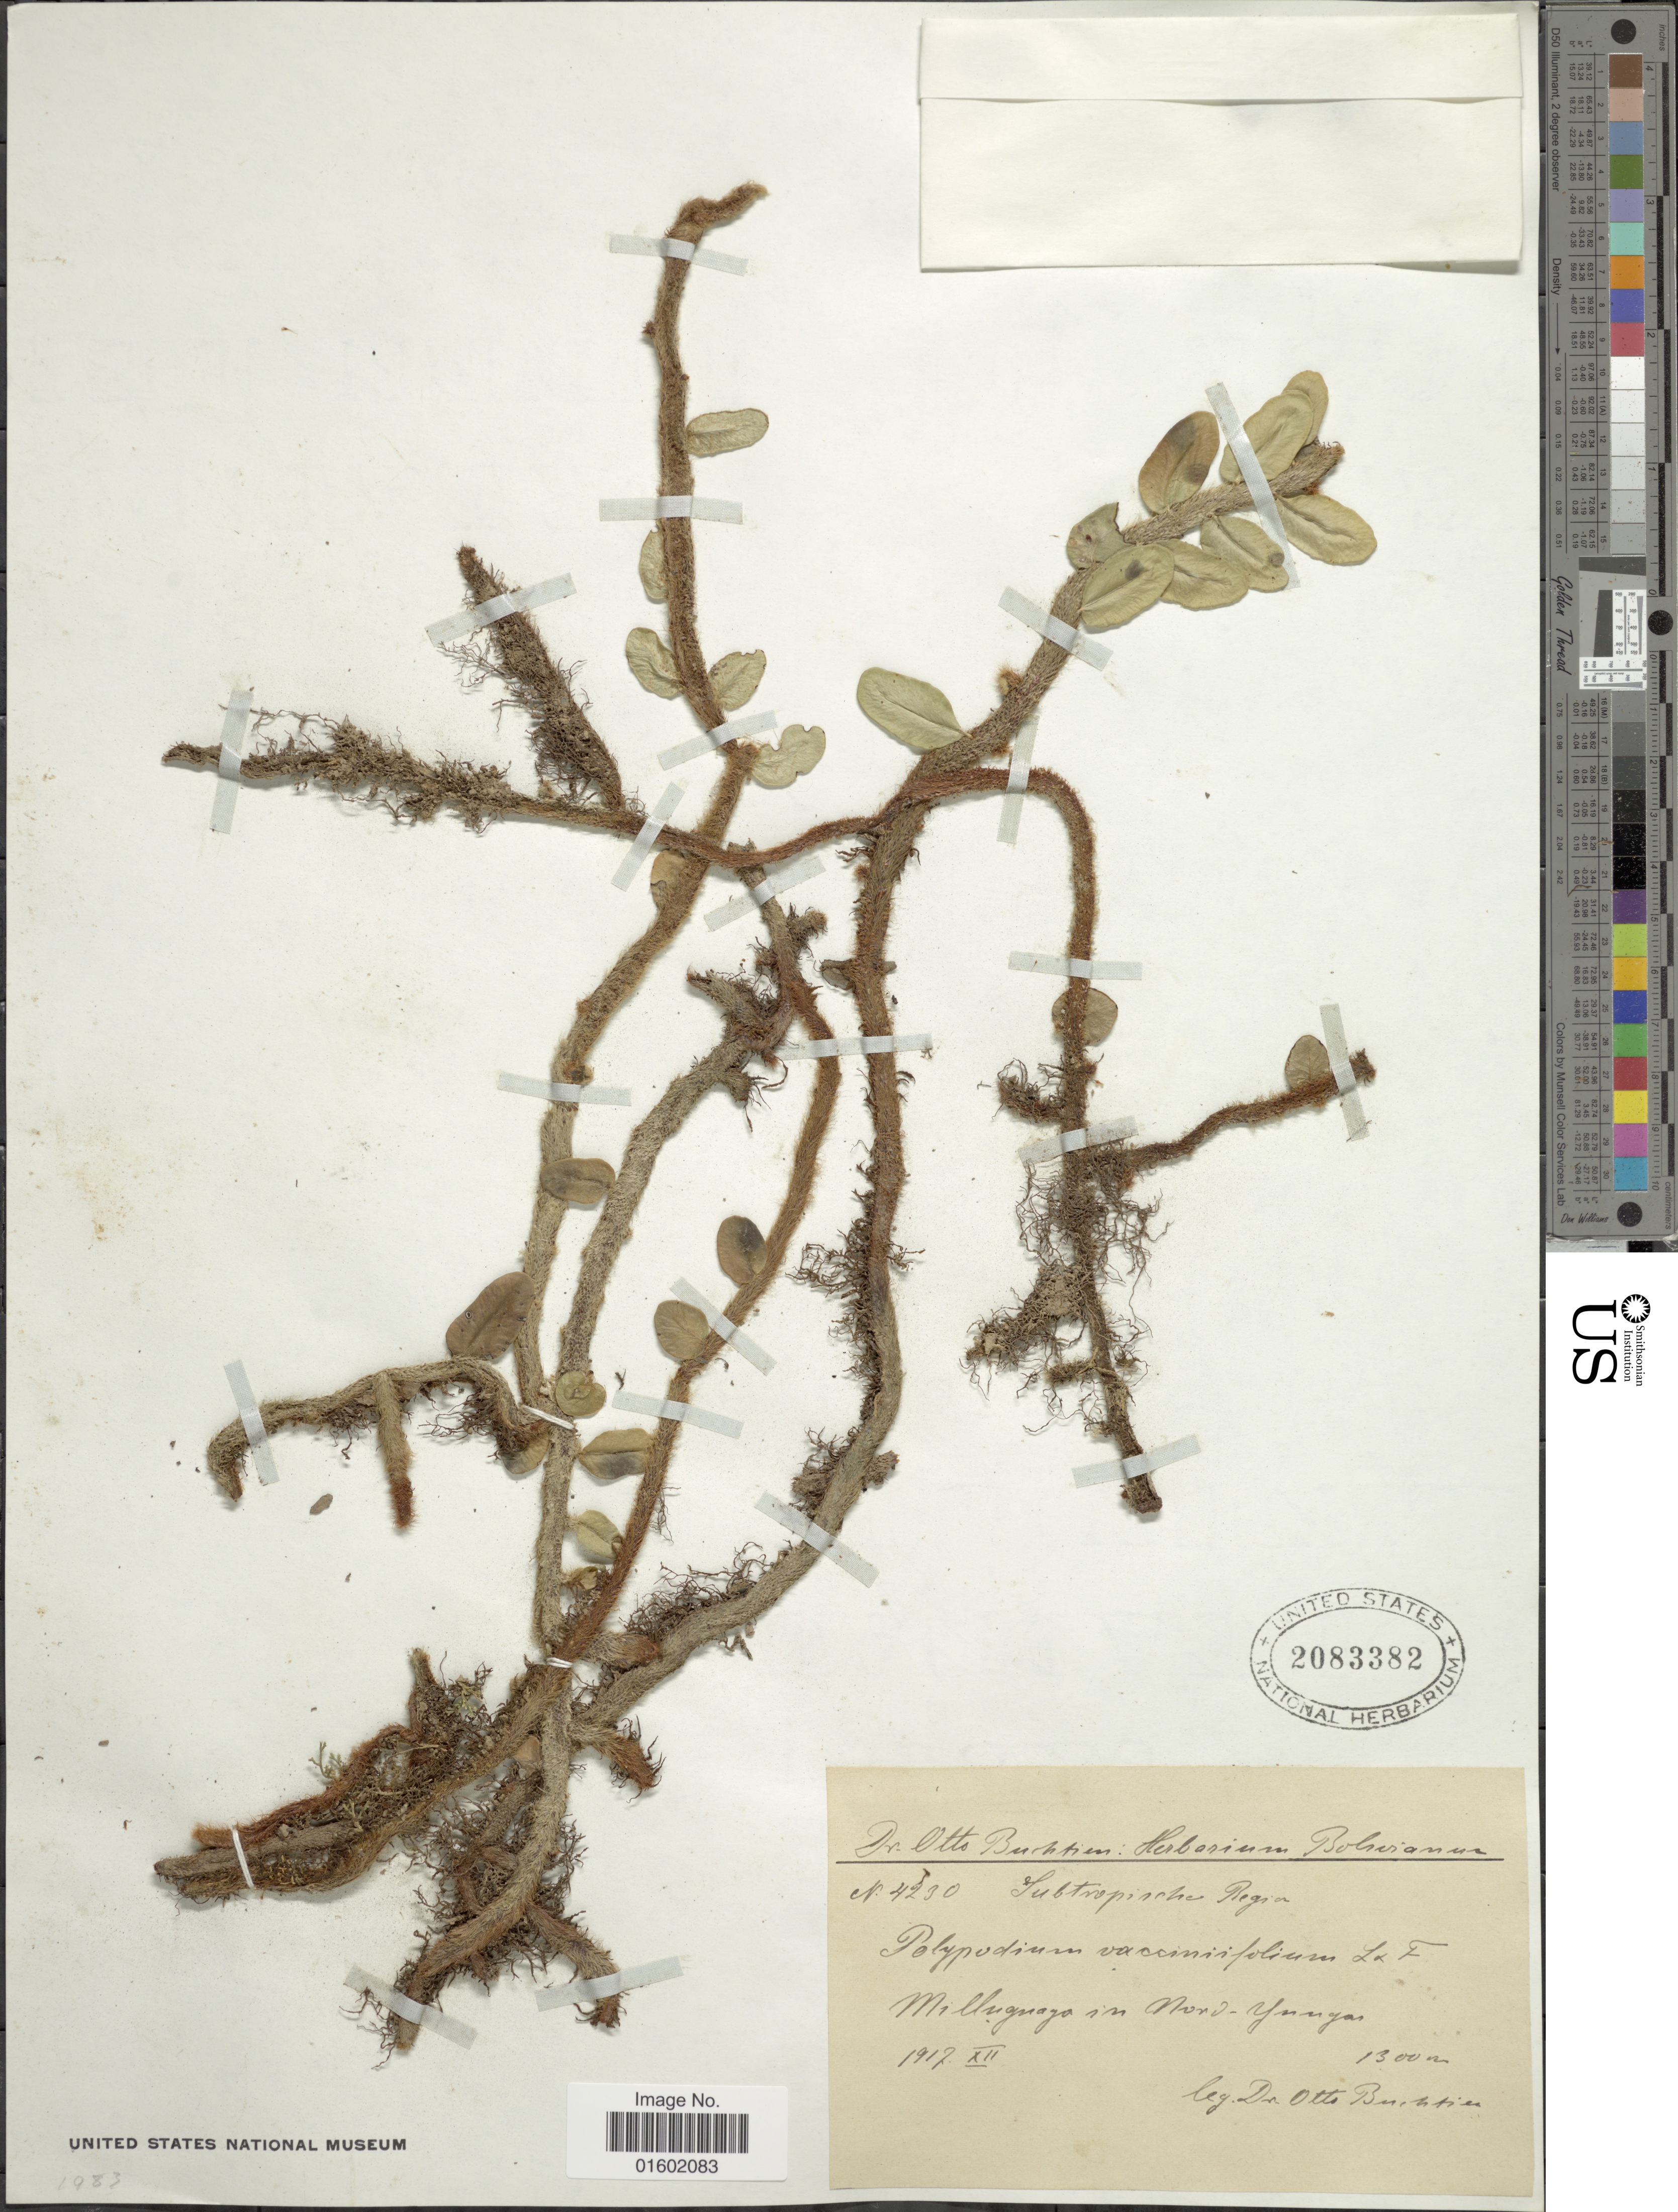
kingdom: Plantae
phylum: Tracheophyta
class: Polypodiopsida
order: Polypodiales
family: Polypodiaceae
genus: Microgramma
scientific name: Microgramma vaccinifolia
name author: (Langsd. & Fisch.) Copel.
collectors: O. Buchtien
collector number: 4230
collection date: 1917-12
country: Bolivia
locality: Millugnago in Nord-Yungas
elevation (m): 1300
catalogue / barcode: US 2083382